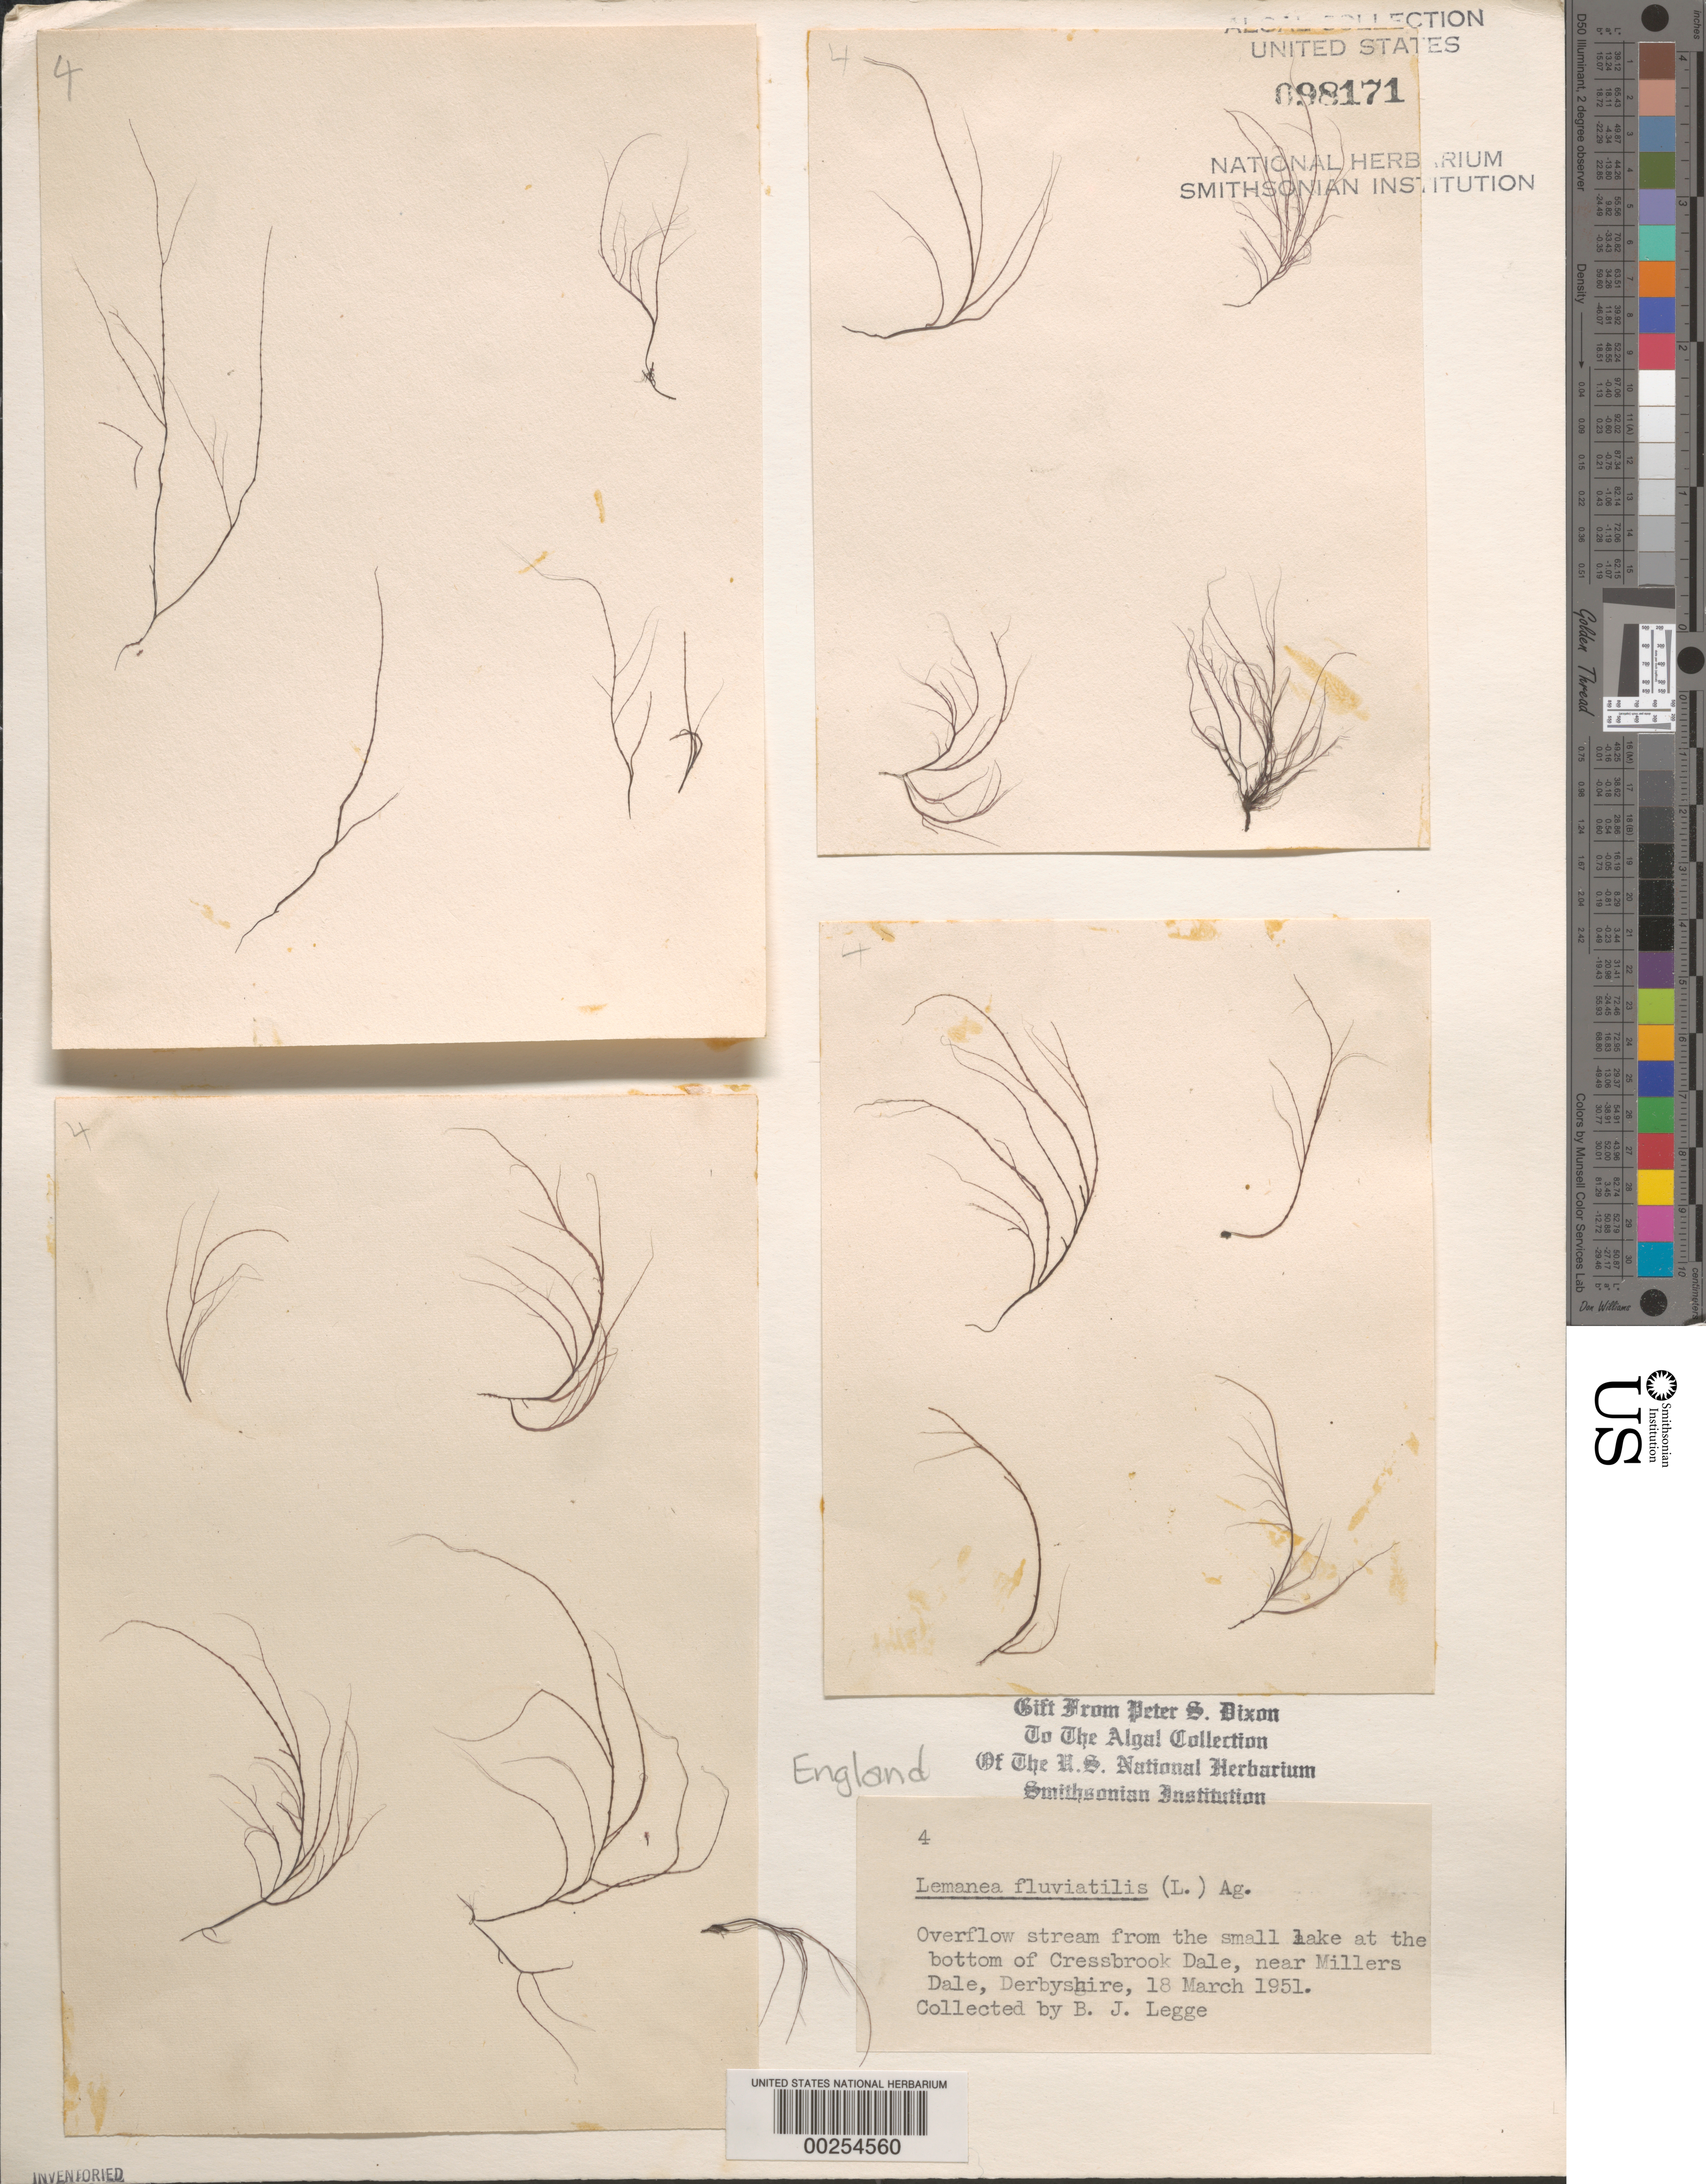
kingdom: Plantae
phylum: Rhodophyta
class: Florideophyceae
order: Batrachospermales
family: Lemaneaceae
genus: Lemanea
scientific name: Lemanea fluviatilis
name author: (L.) C. Agardh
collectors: B. Legge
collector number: PSD 4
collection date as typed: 18 Mar 1951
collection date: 1951-03-18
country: United Kingdom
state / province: England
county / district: Derbyshire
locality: Cressbrook Dale, near Millers Dale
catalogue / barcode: US 98171